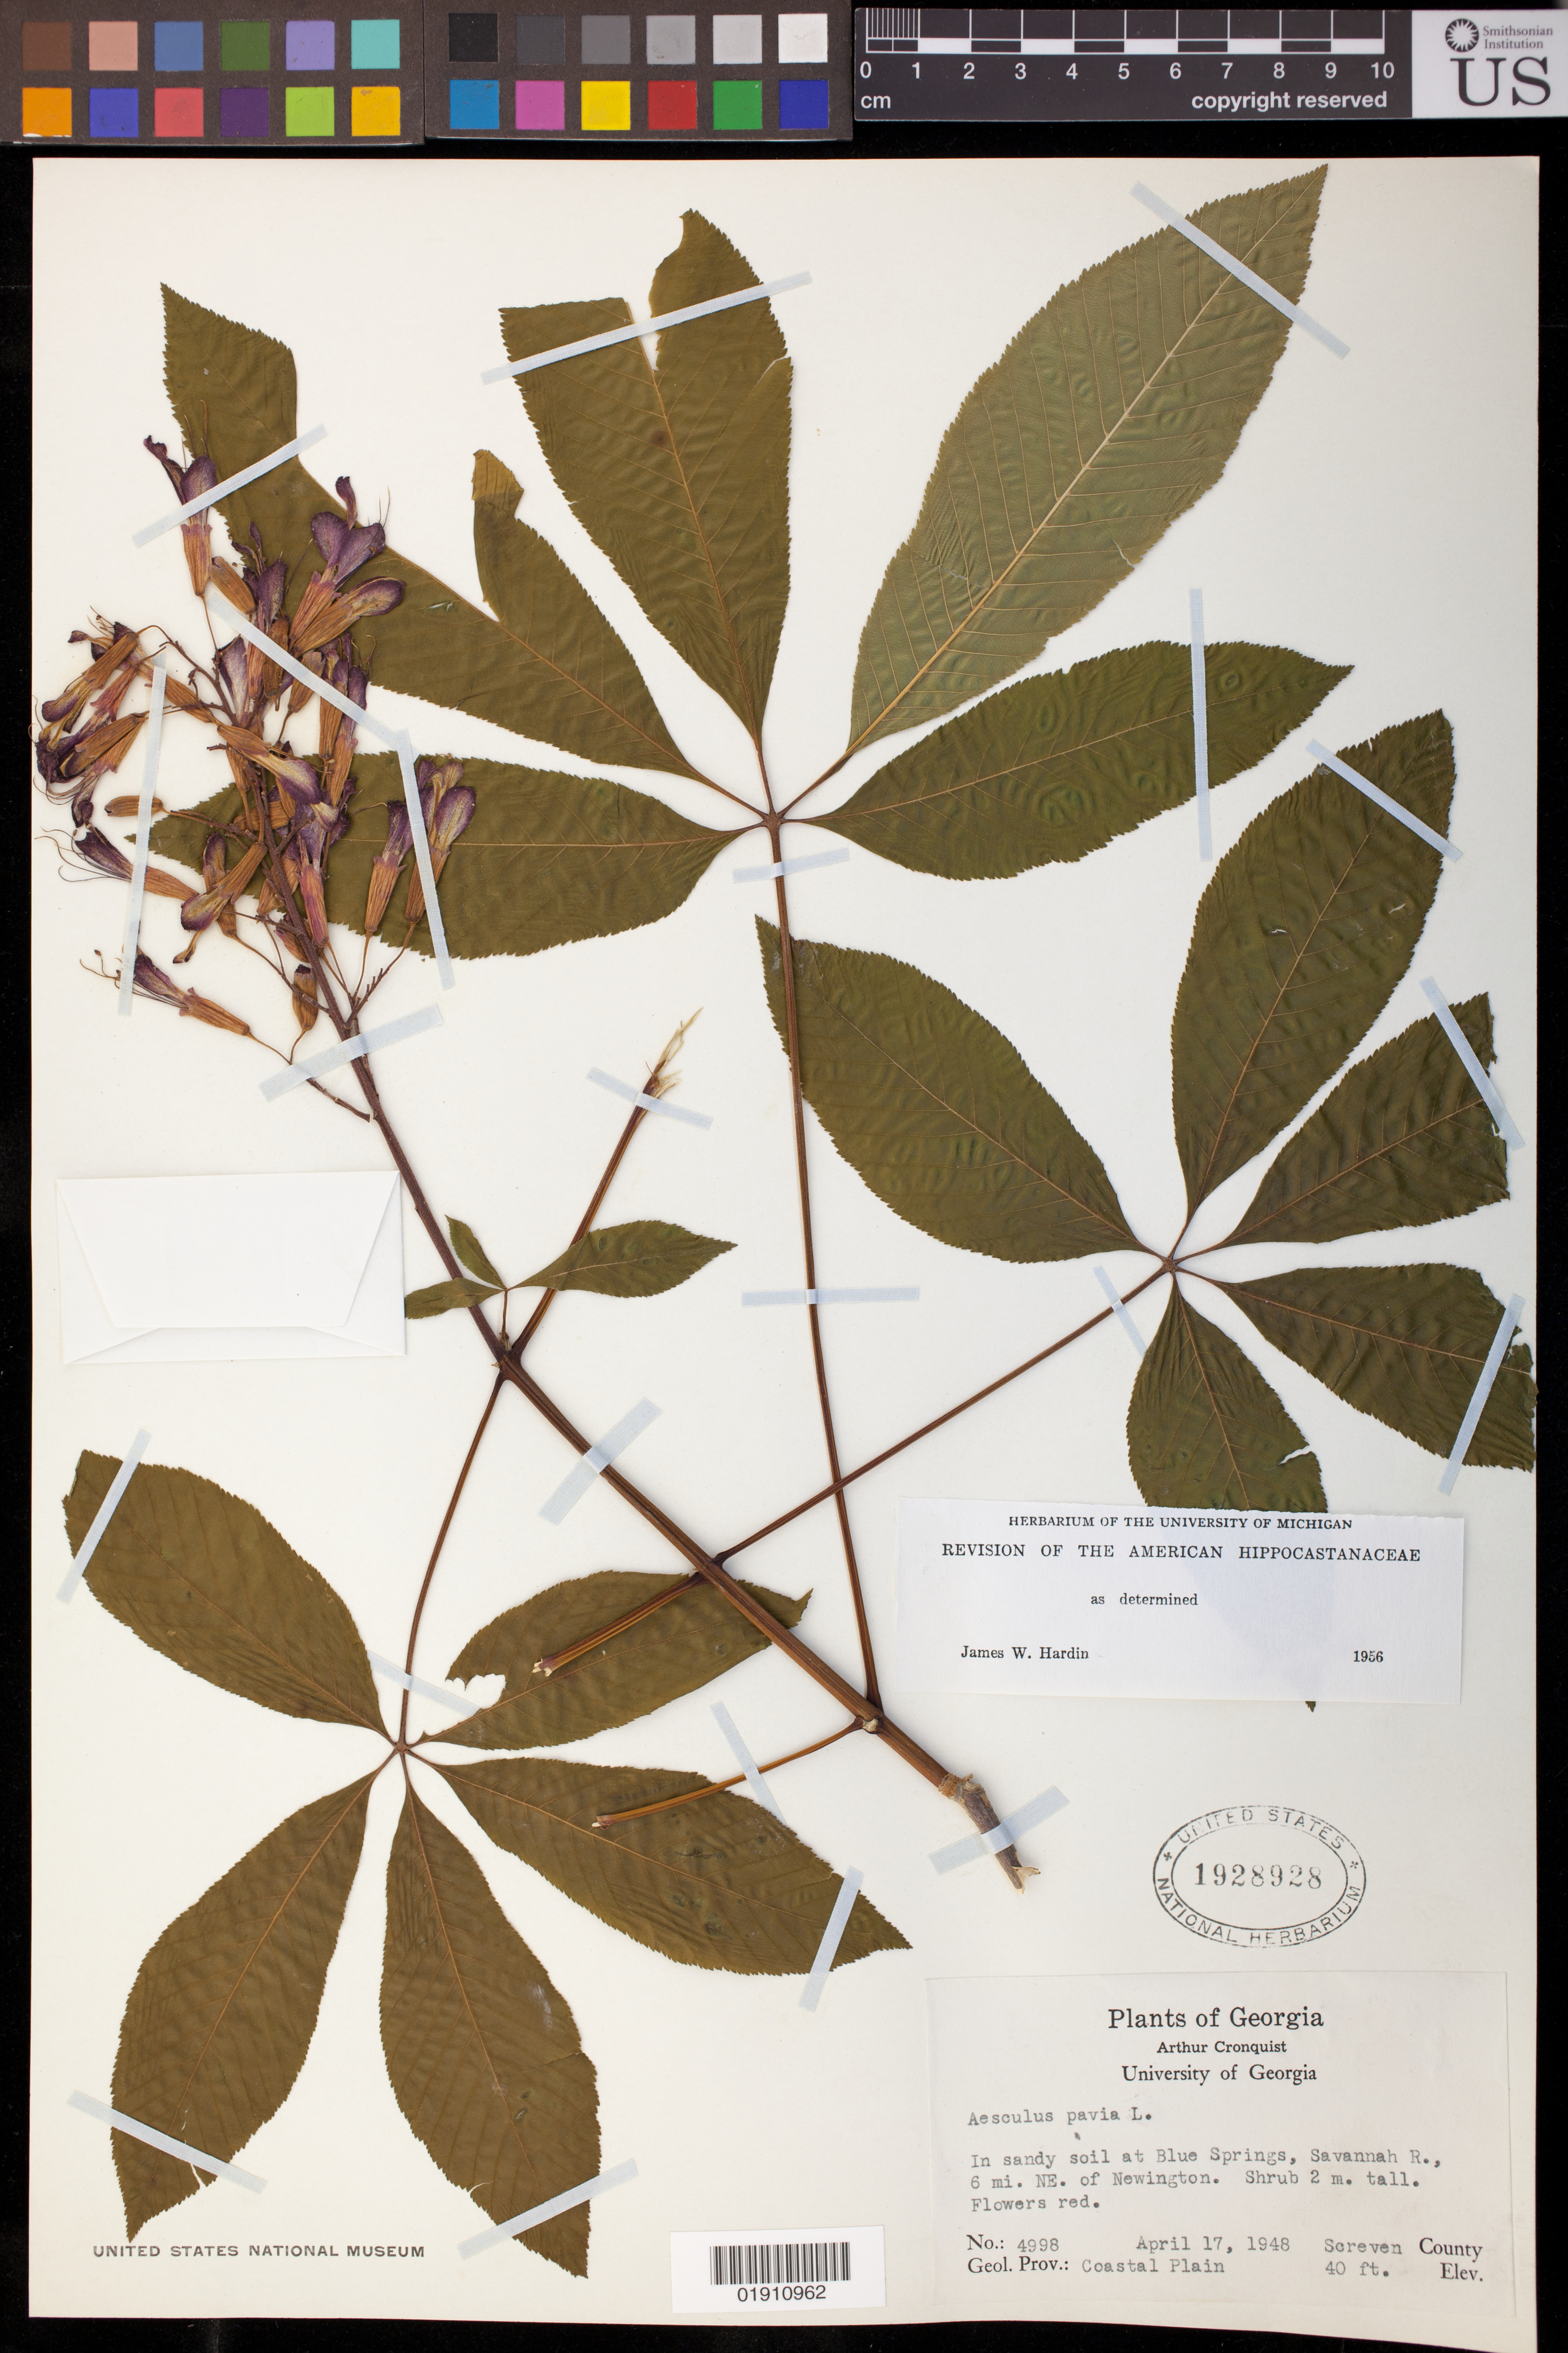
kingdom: Plantae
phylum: Tracheophyta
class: Magnoliopsida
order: Sapindales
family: Sapindaceae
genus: Aesculus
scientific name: Aesculus pavia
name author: L.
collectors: A. J. Cronquist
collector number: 4998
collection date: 1948-04-17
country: United States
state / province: Georgia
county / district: Screven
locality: Blue Springs, Savannah R., 6 mi. NE. of Newington; Coastal Plain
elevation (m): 12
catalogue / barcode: US 1928928